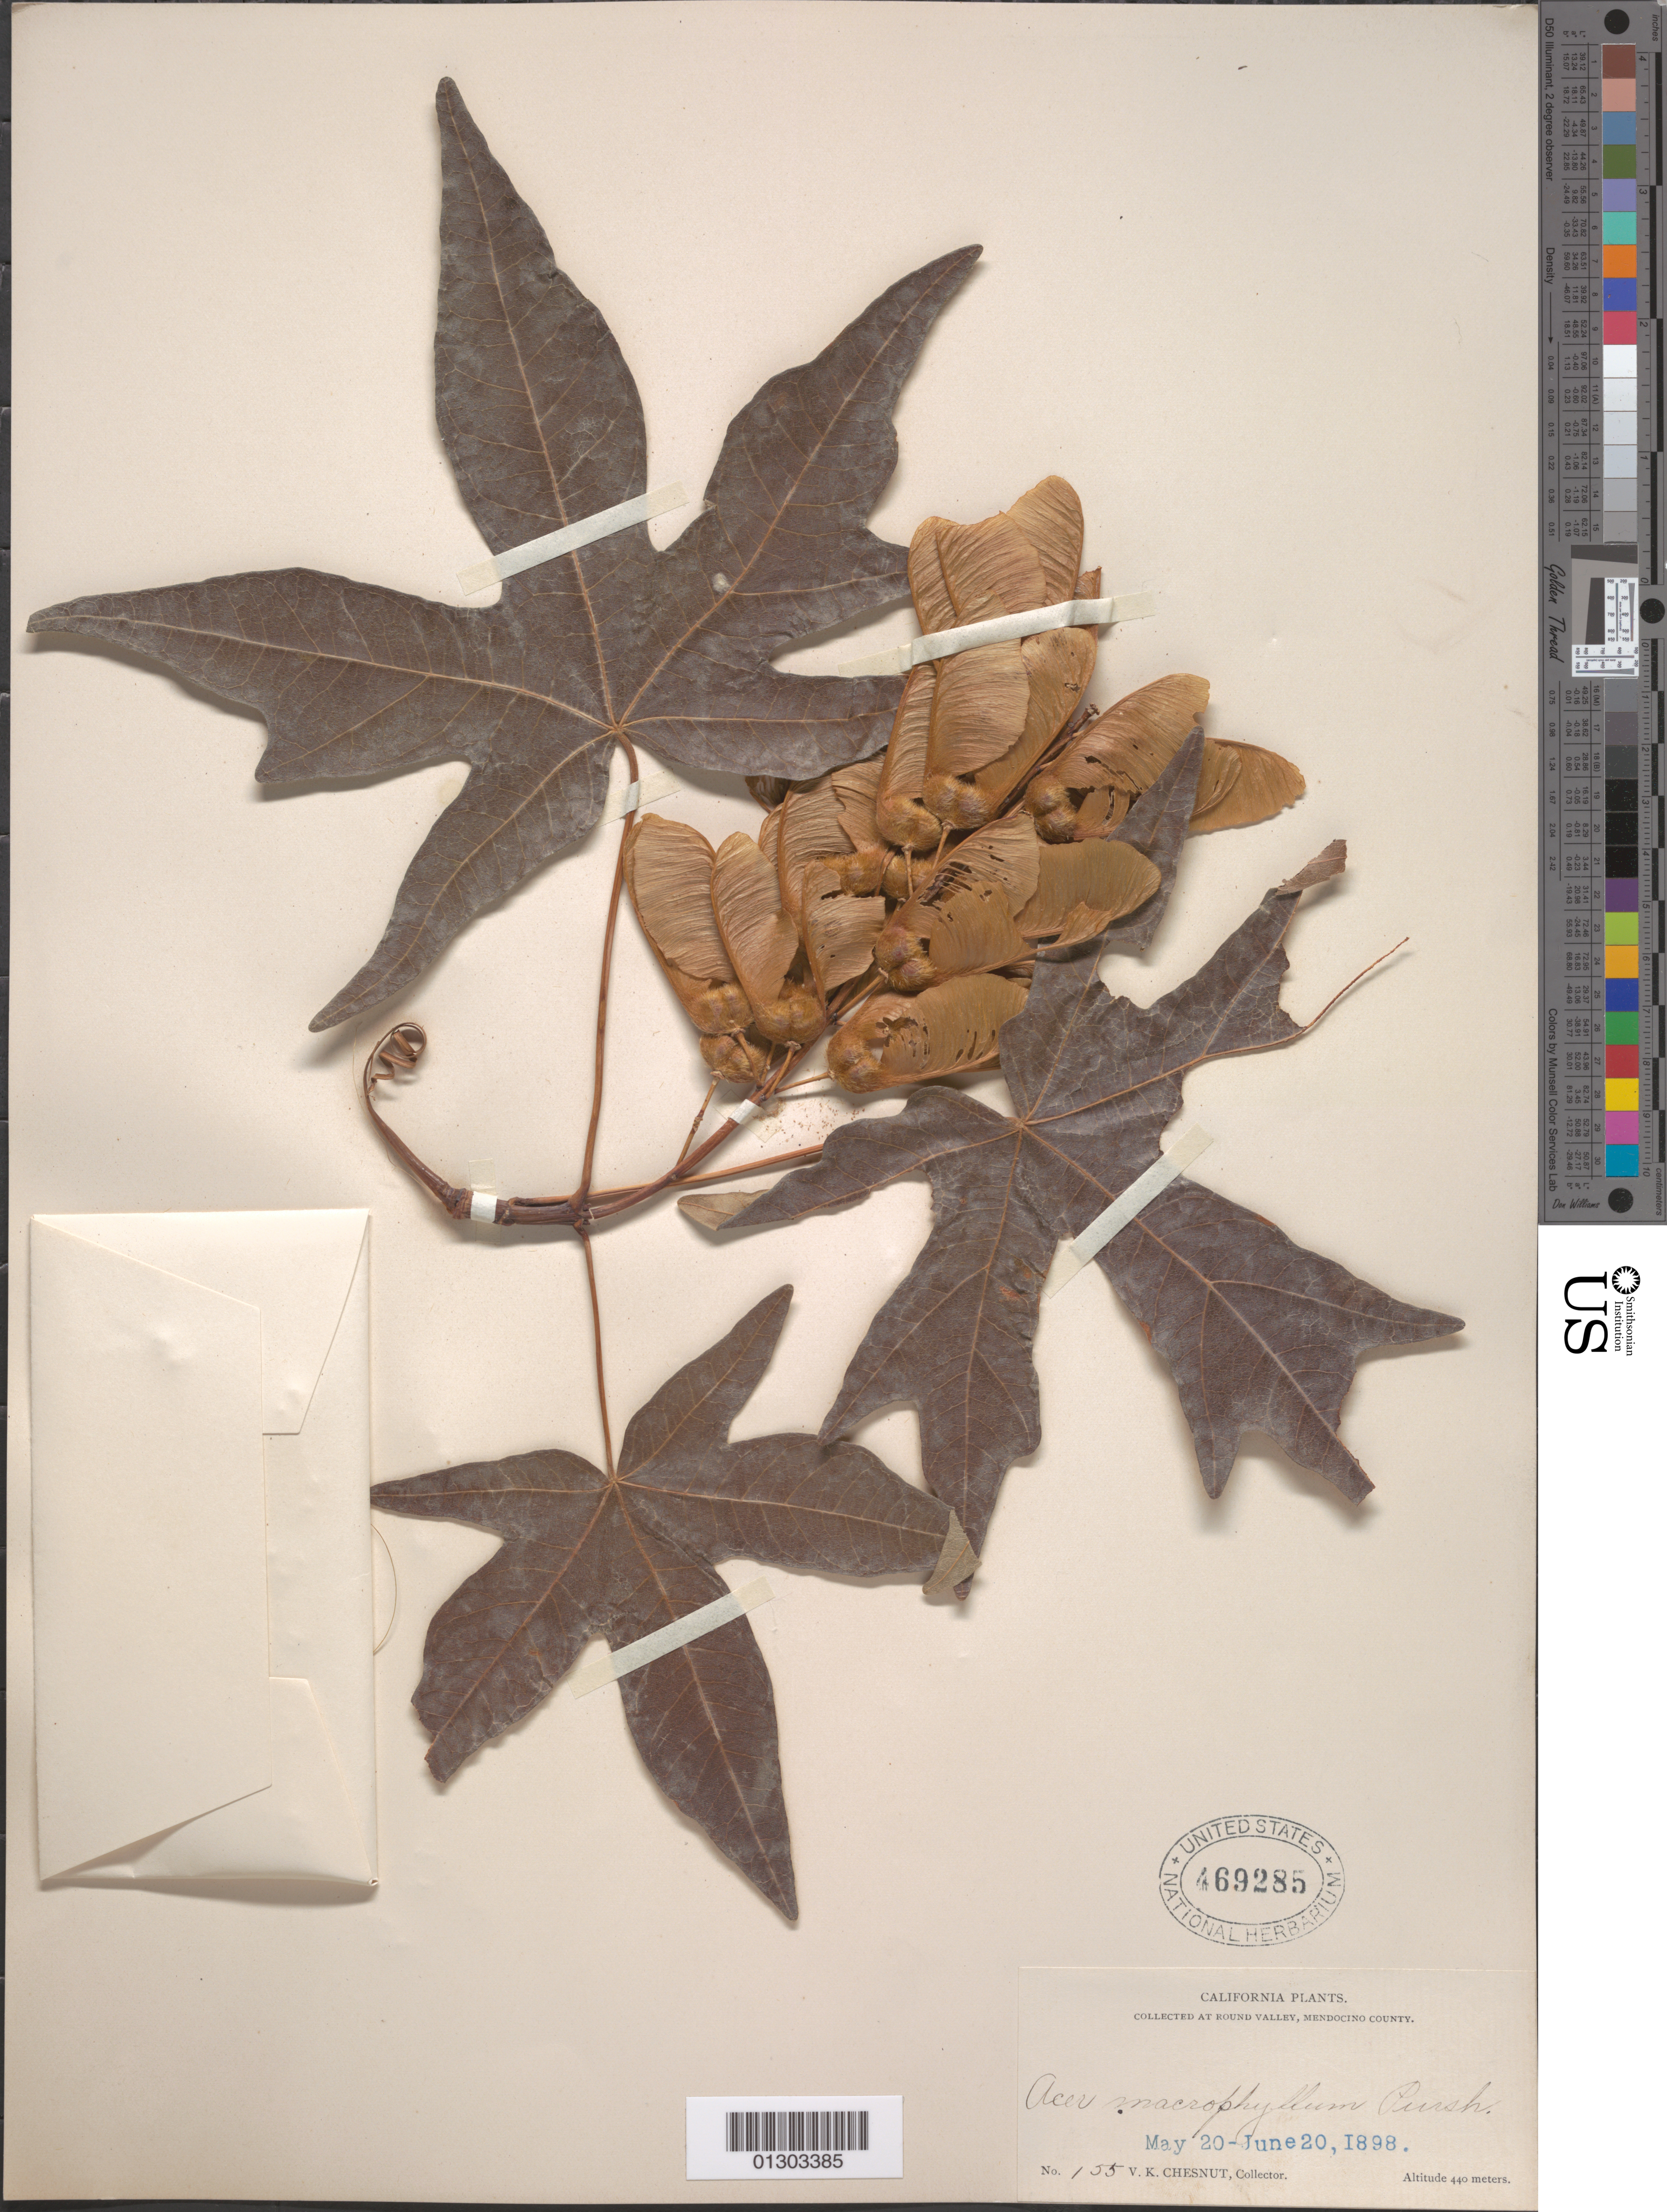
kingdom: Plantae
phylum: Tracheophyta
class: Magnoliopsida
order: Sapindales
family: Sapindaceae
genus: Acer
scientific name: Acer macrophyllum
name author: Pursh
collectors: V. Chesnut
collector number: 155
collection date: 1898-05-20/1898-06-20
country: United States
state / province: California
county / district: Mendocino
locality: Round Valley.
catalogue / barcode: US 469285